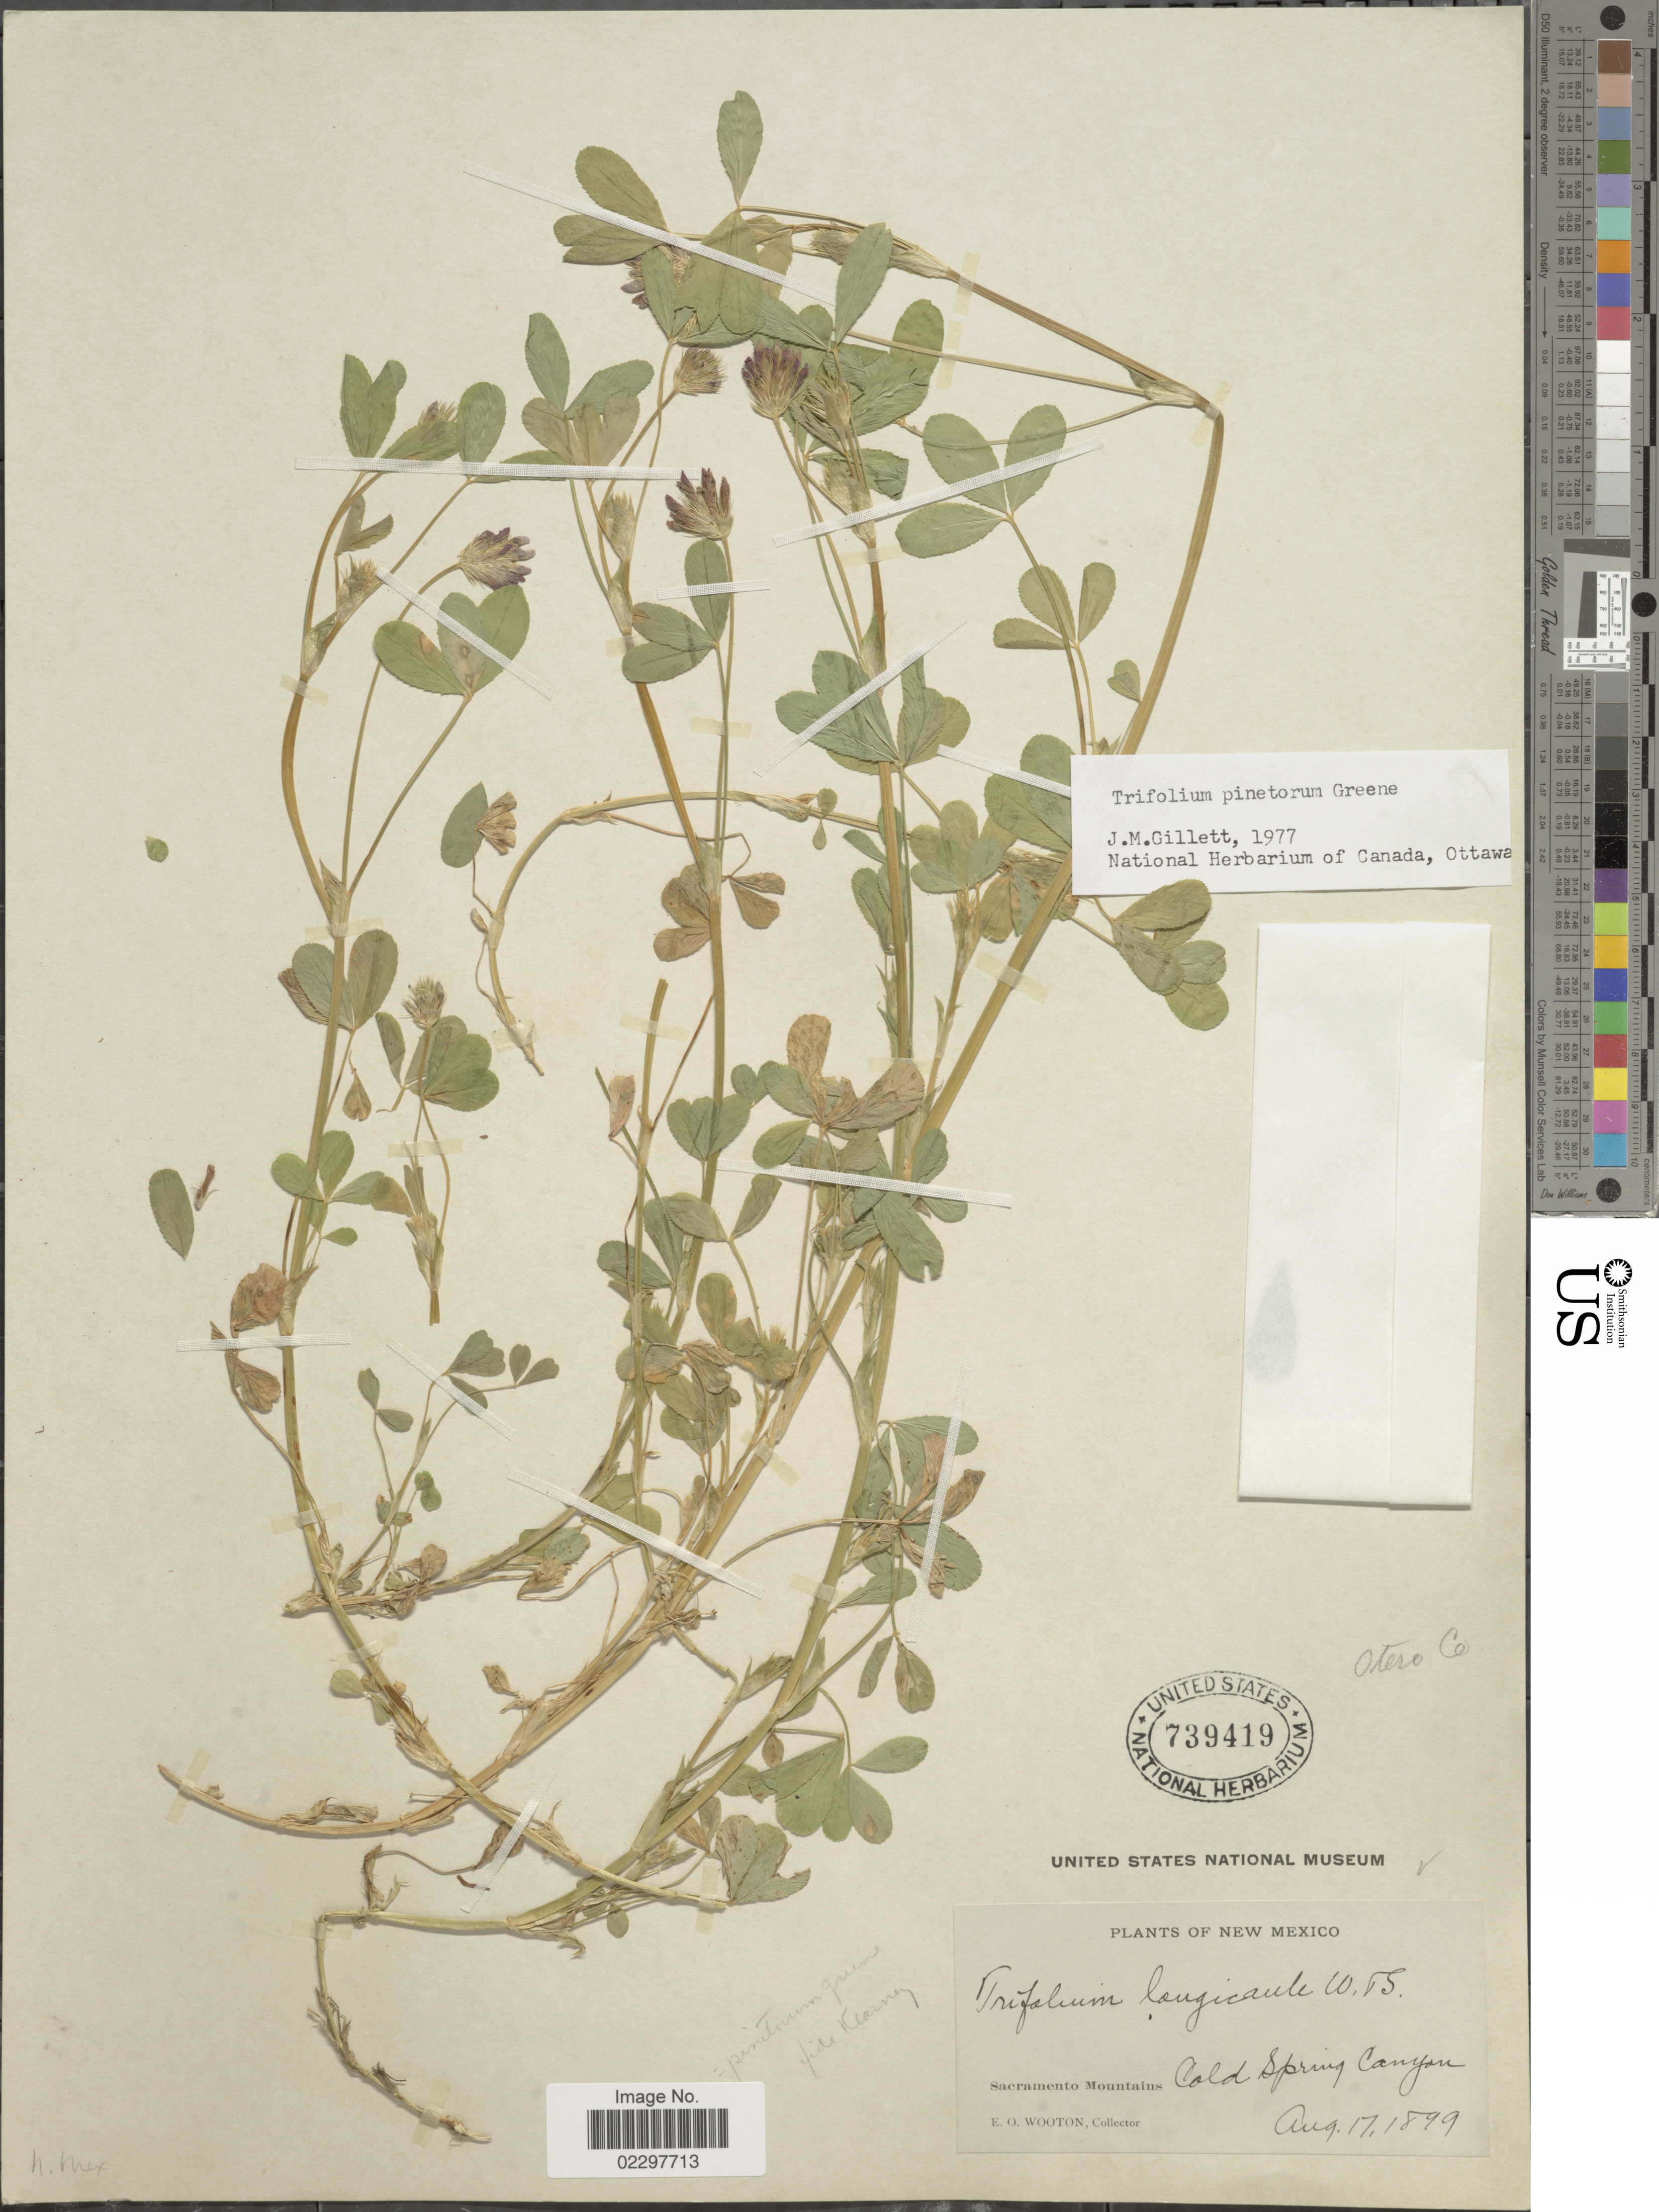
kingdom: Plantae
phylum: Tracheophyta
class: Magnoliopsida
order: Fabales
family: Fabaceae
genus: Trifolium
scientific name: Trifolium pinetorum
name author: Greene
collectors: E. O. Wooton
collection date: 1899-08-17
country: United States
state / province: New Mexico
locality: Sacramento Mountains, Cold Spring Canyon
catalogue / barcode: US 739419